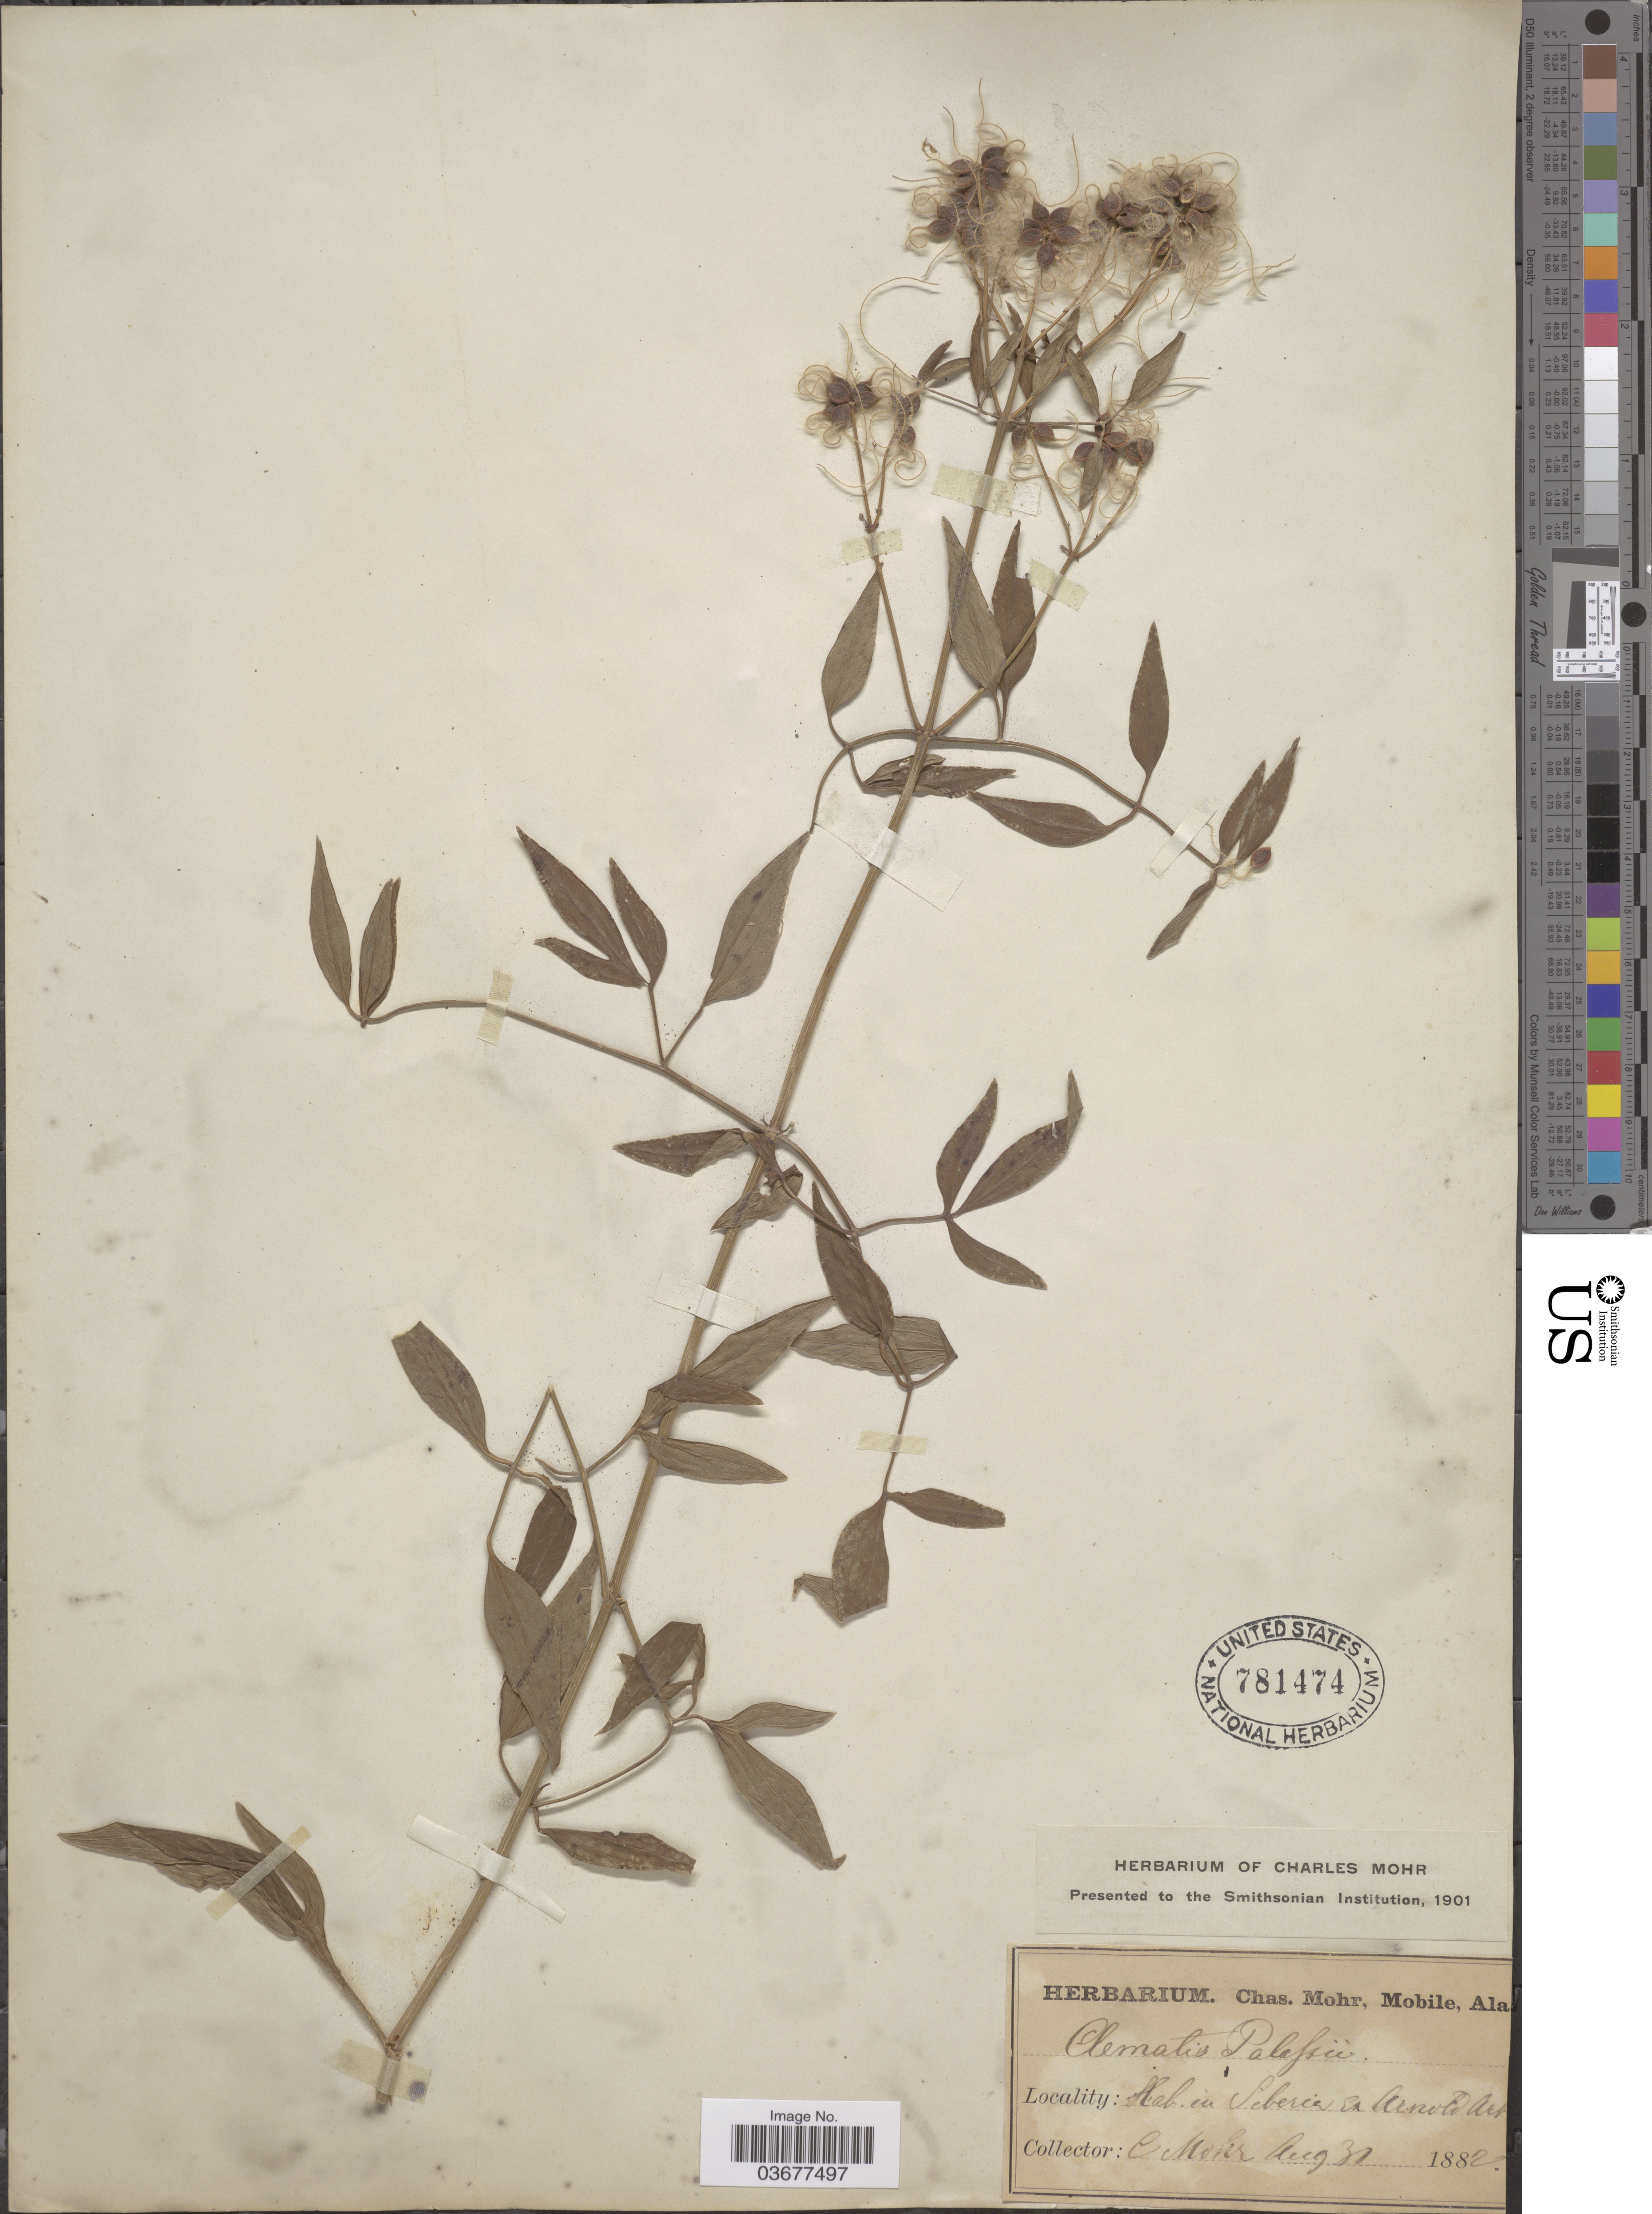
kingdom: Plantae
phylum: Tracheophyta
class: Magnoliopsida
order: Ranunculales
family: Ranunculaceae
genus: Clematis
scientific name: Clematis pallasii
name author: J.F. Gmel.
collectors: Mohr, C. T. (herbarium)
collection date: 1882-08-31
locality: In Siberia Ex Arnold Arb.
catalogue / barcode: US 781474